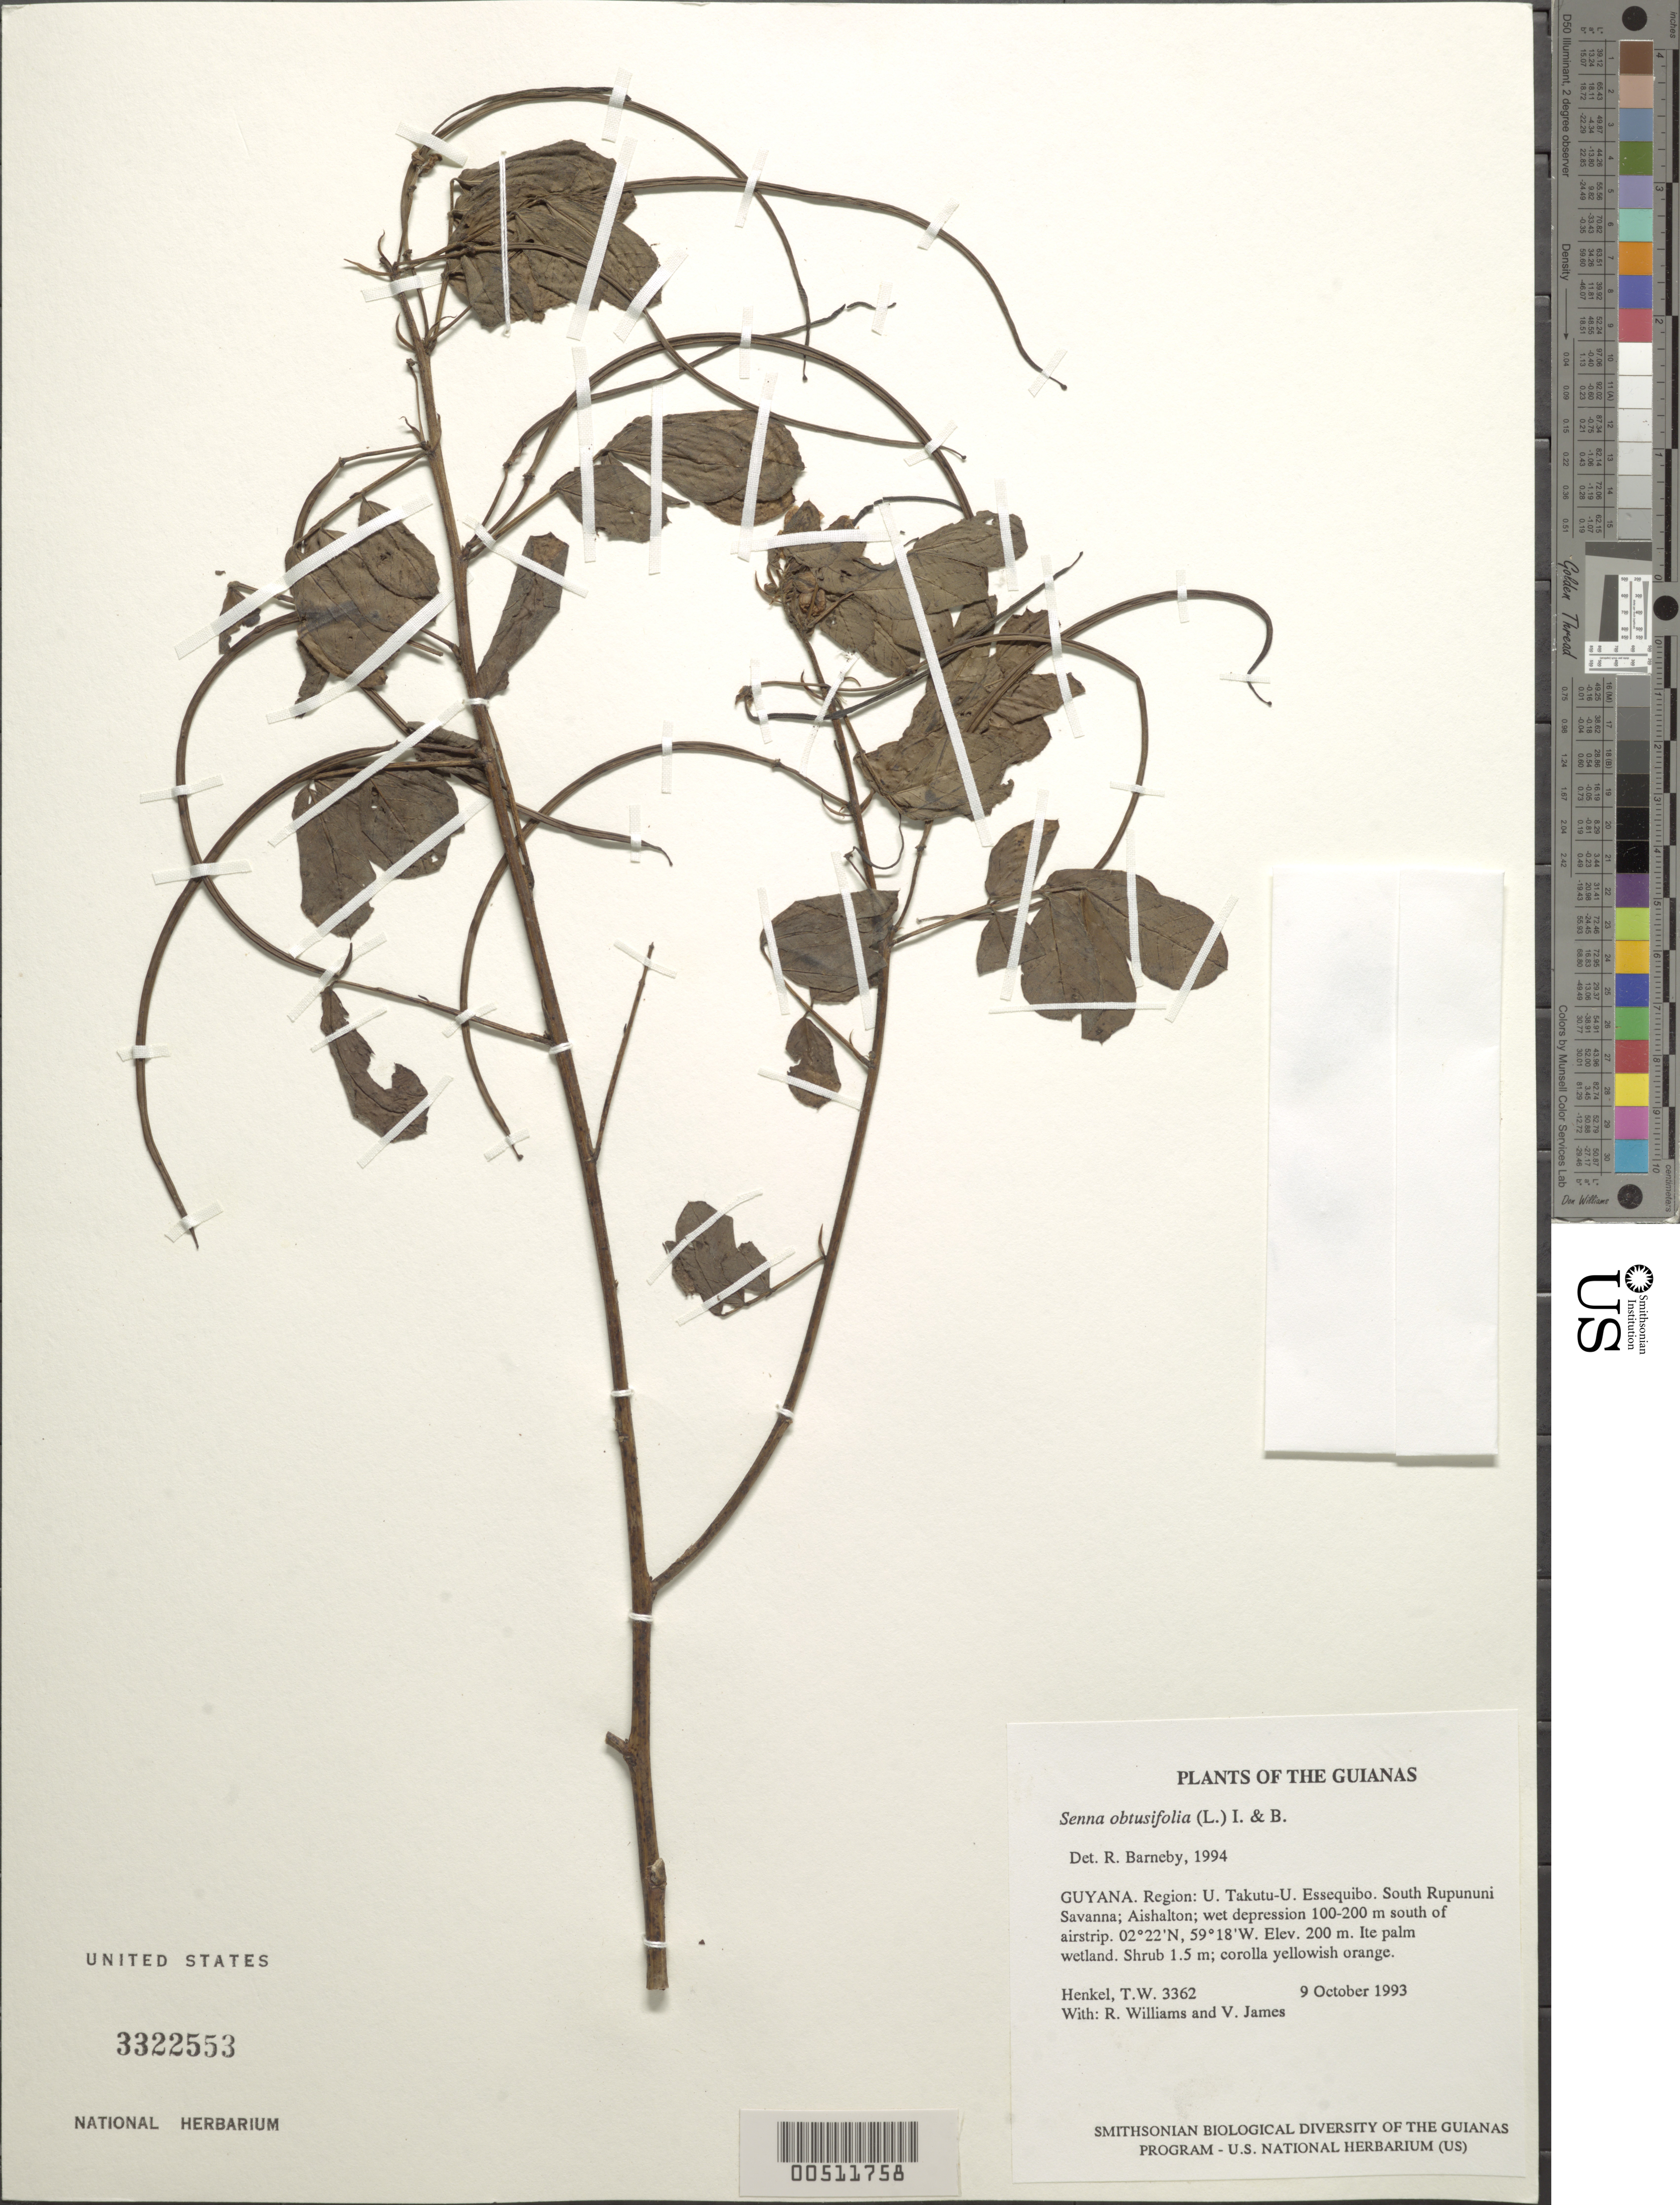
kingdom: Plantae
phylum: Tracheophyta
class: Magnoliopsida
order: Fabales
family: Fabaceae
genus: Senna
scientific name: Senna obtusifolia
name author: (L.) H.S. Irwin & Barneby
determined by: Barneby, Rupert C., (NY)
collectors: T. Henkel, R. Williams & V. James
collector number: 3362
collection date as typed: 9 October 1993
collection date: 1993-10-09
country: Guyana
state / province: U. Takutu-U. Essequibo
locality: South Rupununi Savanna; Aishalton; wet depression 100-200 m south of airstrip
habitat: Ite palm wetland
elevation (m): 200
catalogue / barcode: US 3322553